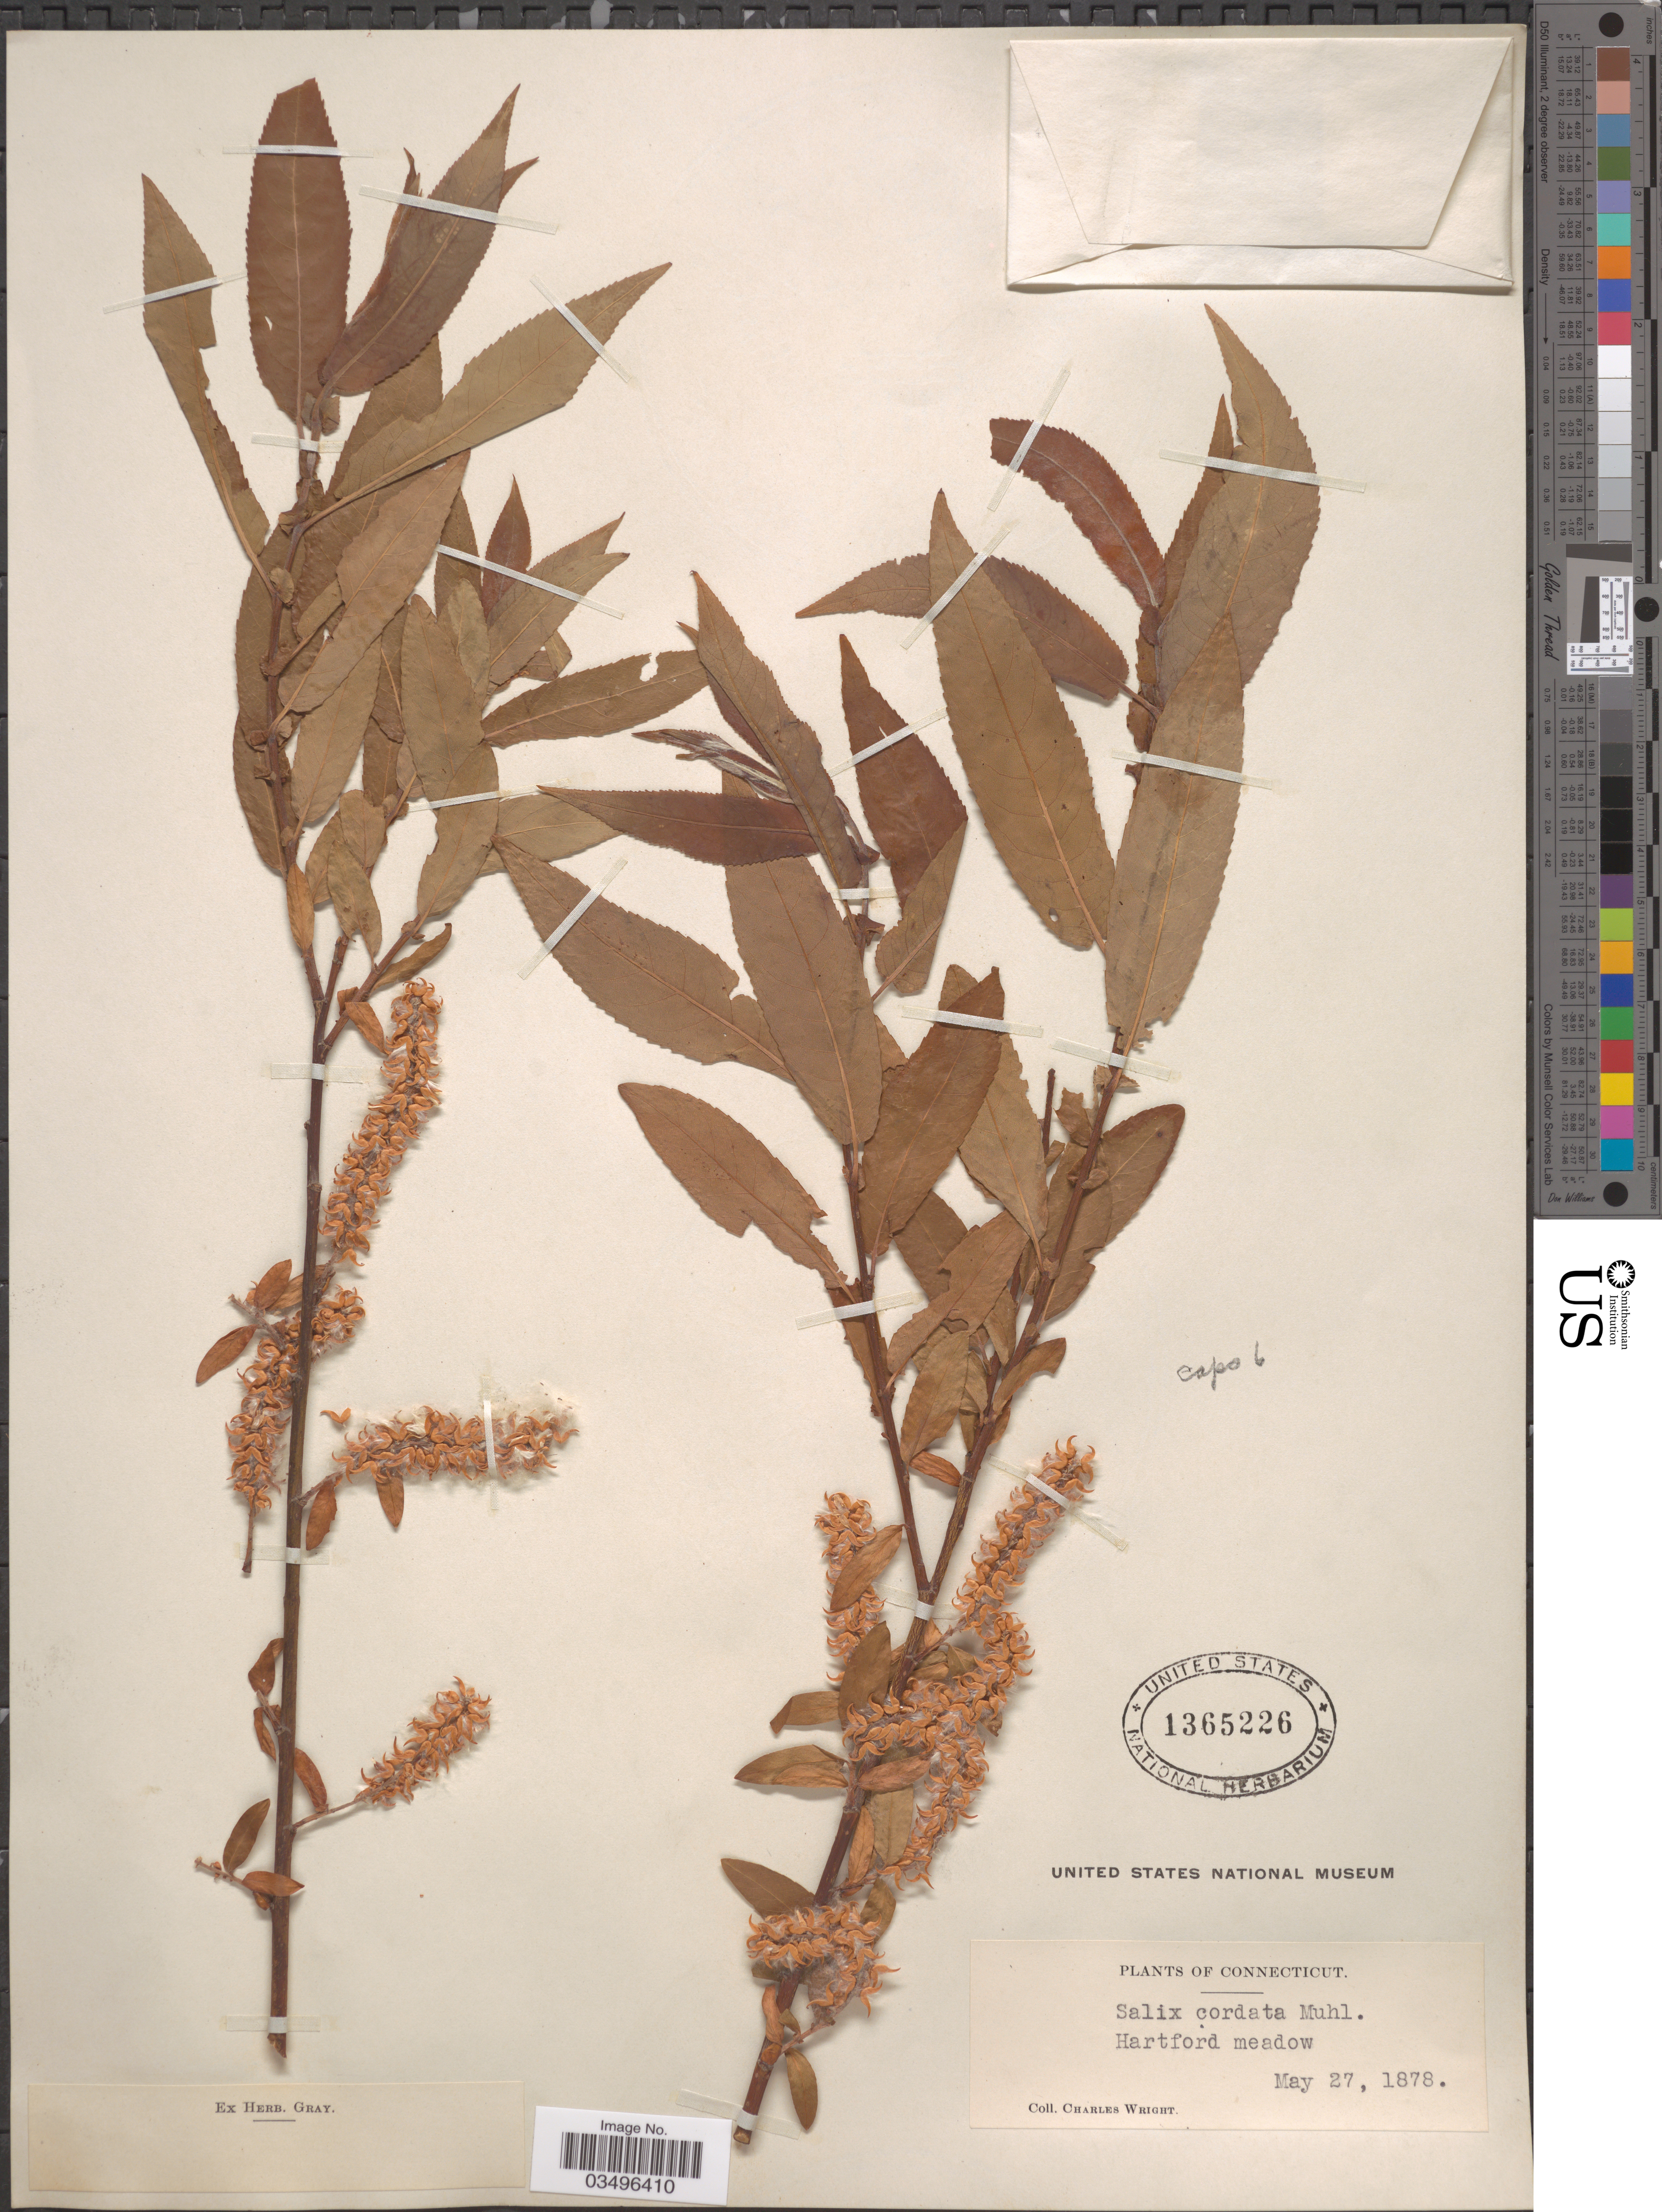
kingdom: Plantae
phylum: Tracheophyta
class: Magnoliopsida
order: Malpighiales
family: Salicaceae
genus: Salix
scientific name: Salix cordata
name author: Michx.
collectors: C. Wright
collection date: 1878-05-27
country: United States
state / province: Connecticut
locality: Hartford meadow.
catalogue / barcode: US 1365226